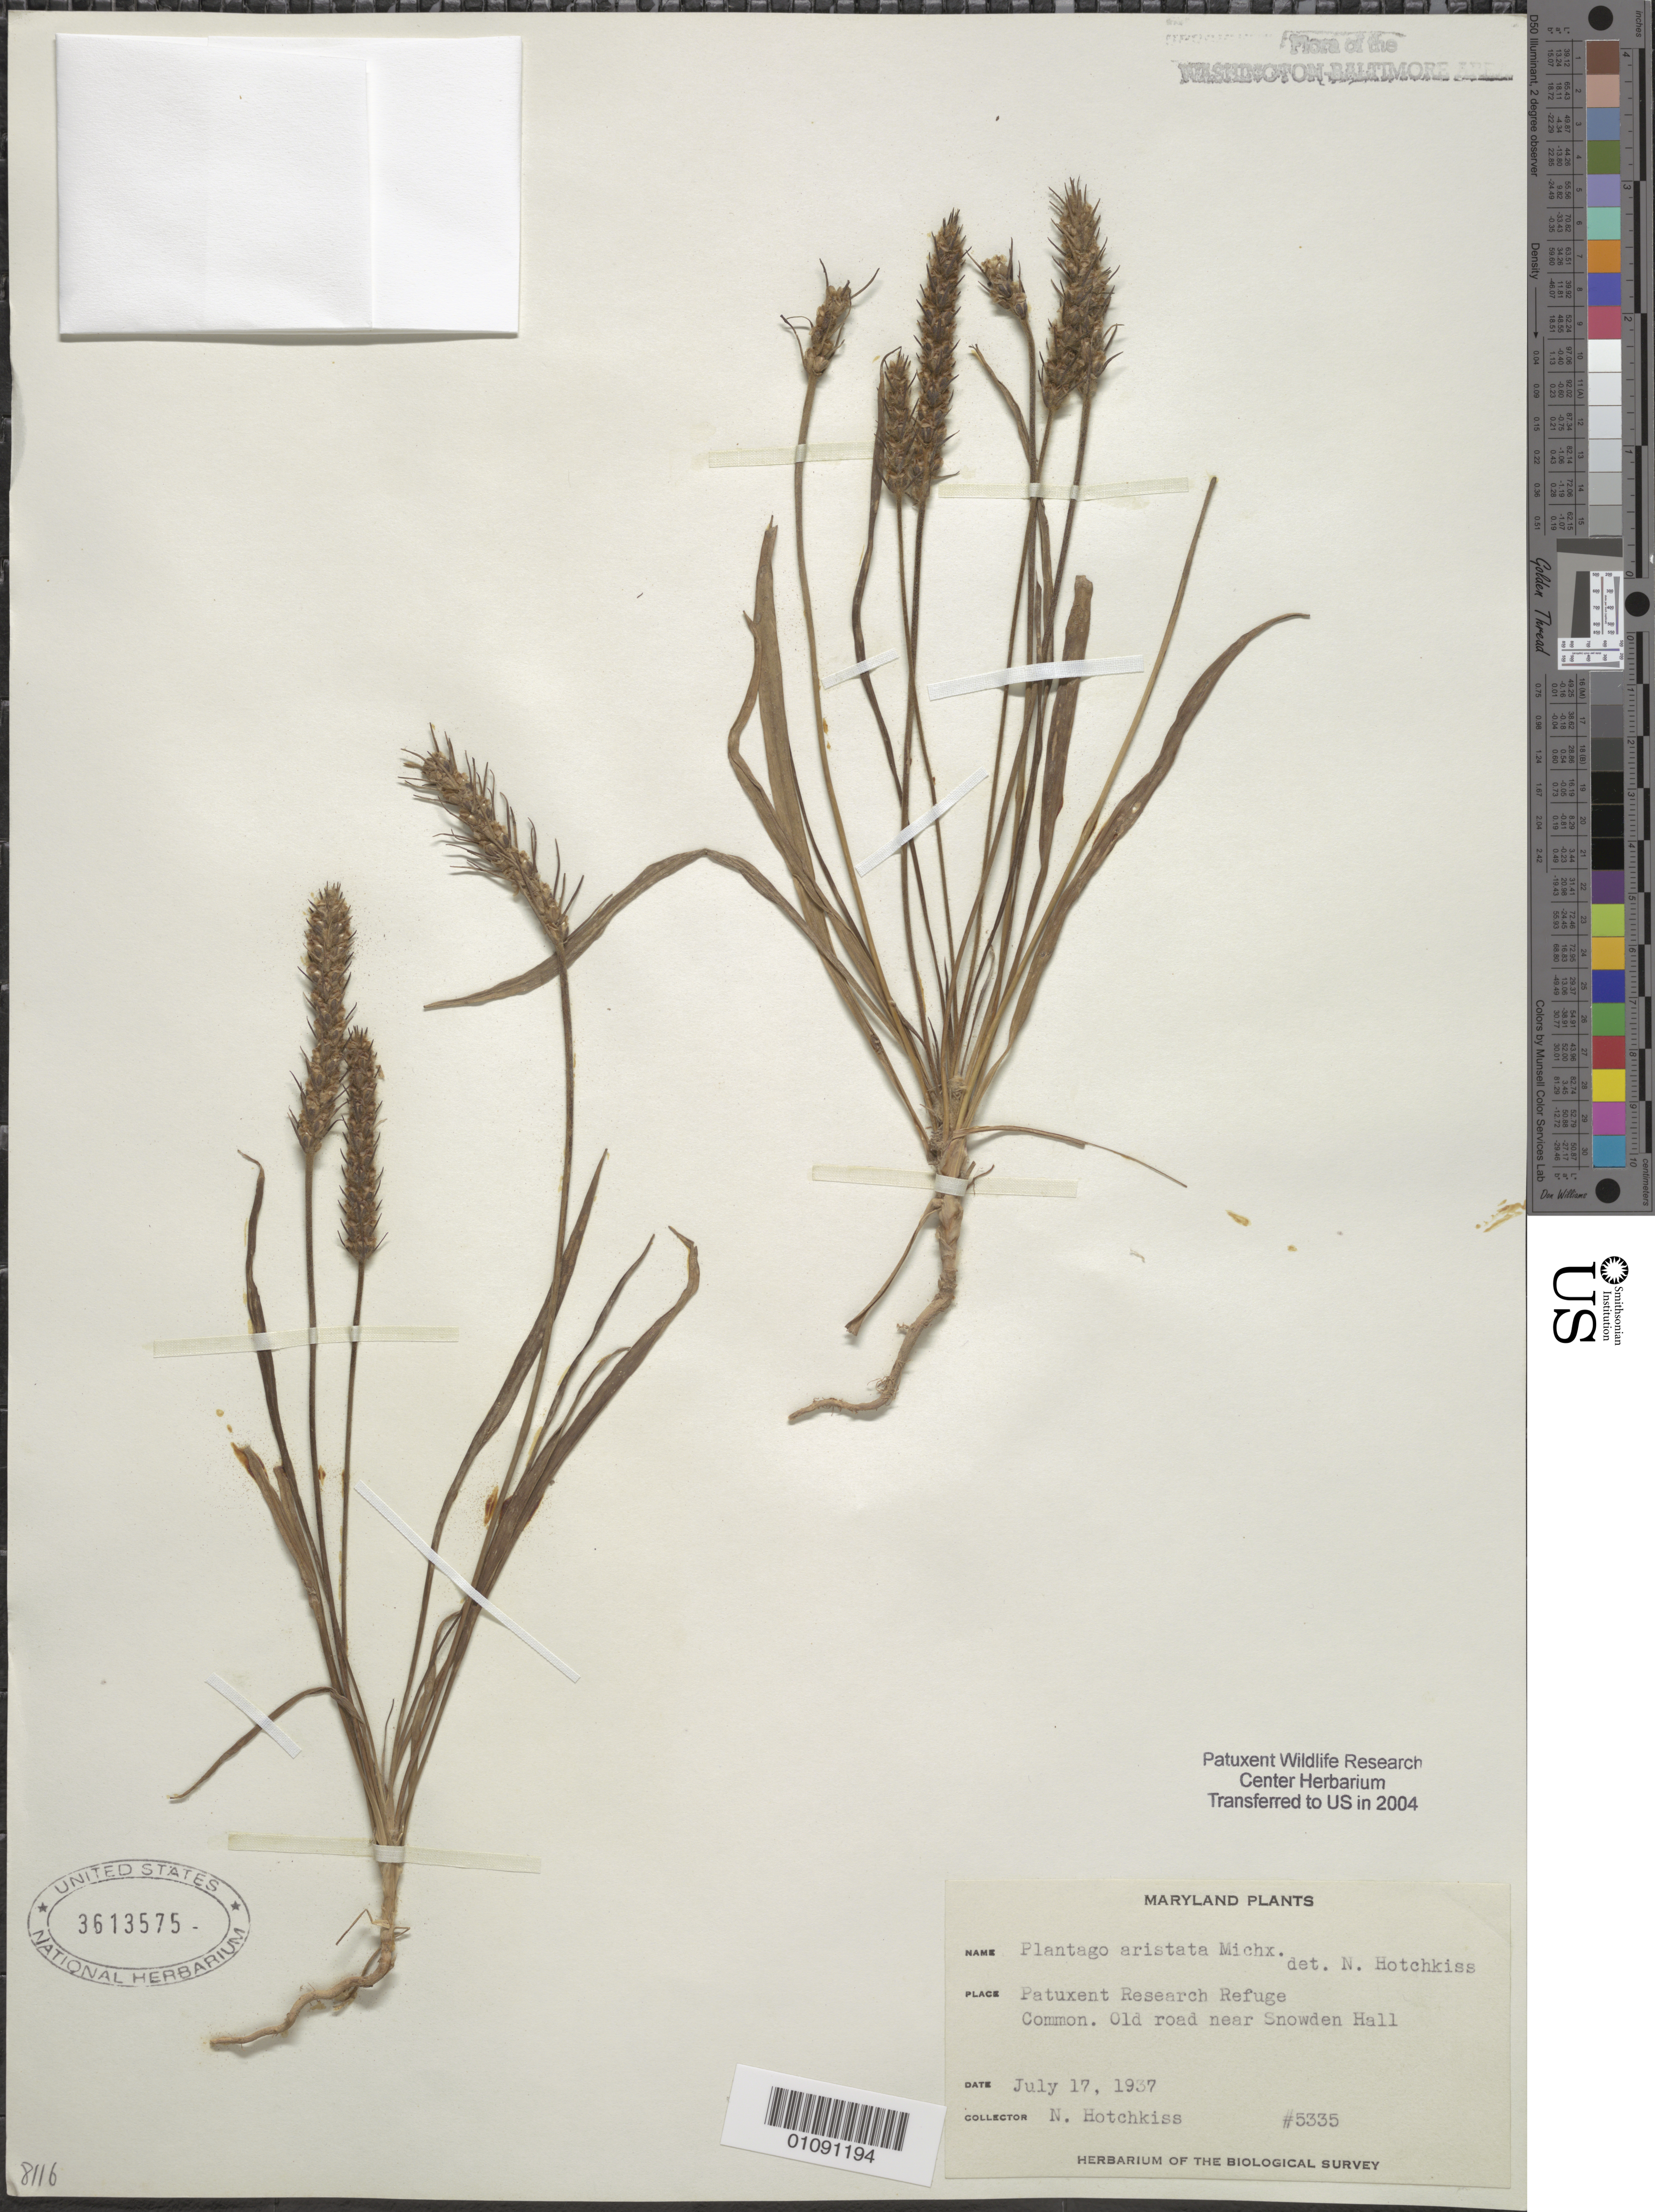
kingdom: Plantae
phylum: Tracheophyta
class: Magnoliopsida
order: Lamiales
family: Plantaginaceae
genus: Plantago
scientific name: Plantago aristata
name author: Michx.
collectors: N. Hotchkiss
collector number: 5335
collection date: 1937-07-17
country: United States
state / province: Maryland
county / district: Prince George's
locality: Patuxent Wildlife Refuge. Near Snowden Hall.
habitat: Common along old road.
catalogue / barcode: US 3613575